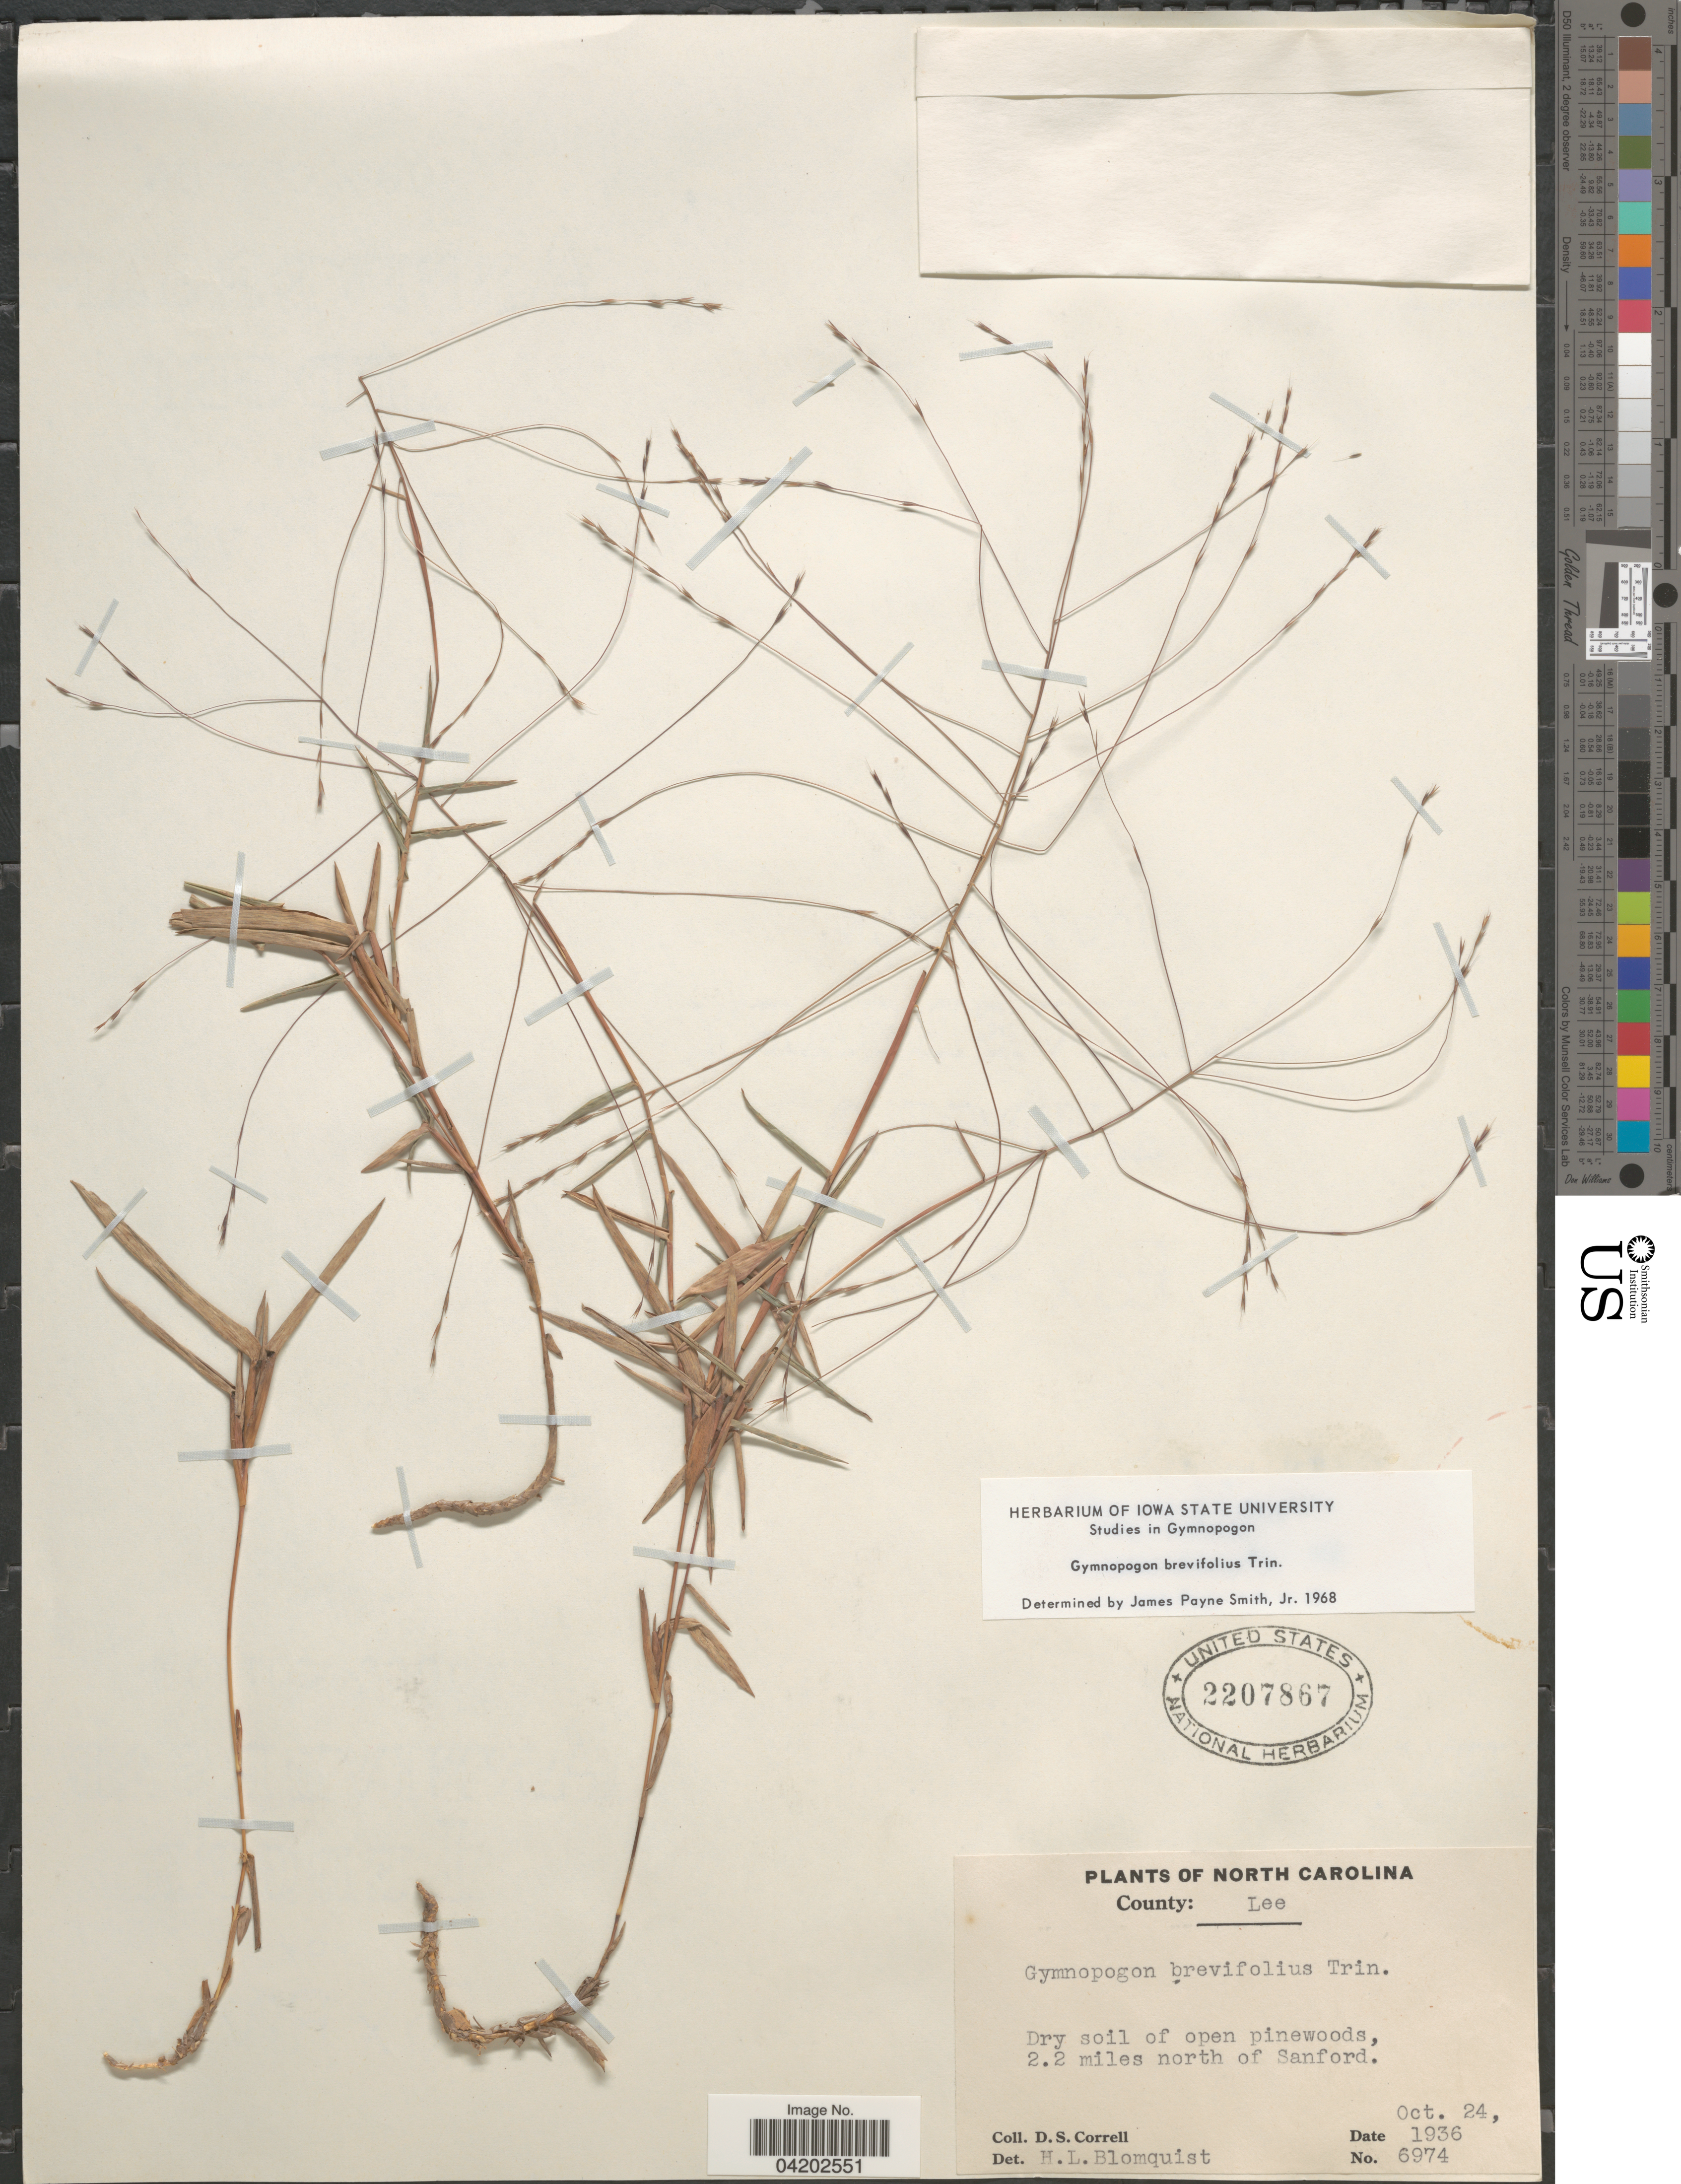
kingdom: Plantae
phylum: Tracheophyta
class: Liliopsida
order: Poales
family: Poaceae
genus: Gymnopogon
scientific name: Gymnopogon brevifolius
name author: Trin.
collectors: D. S. Correll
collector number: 6974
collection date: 1936-10-24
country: United States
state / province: North Carolina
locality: County: Lee. 2.2 miles north of Sanford.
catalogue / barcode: US 2207867